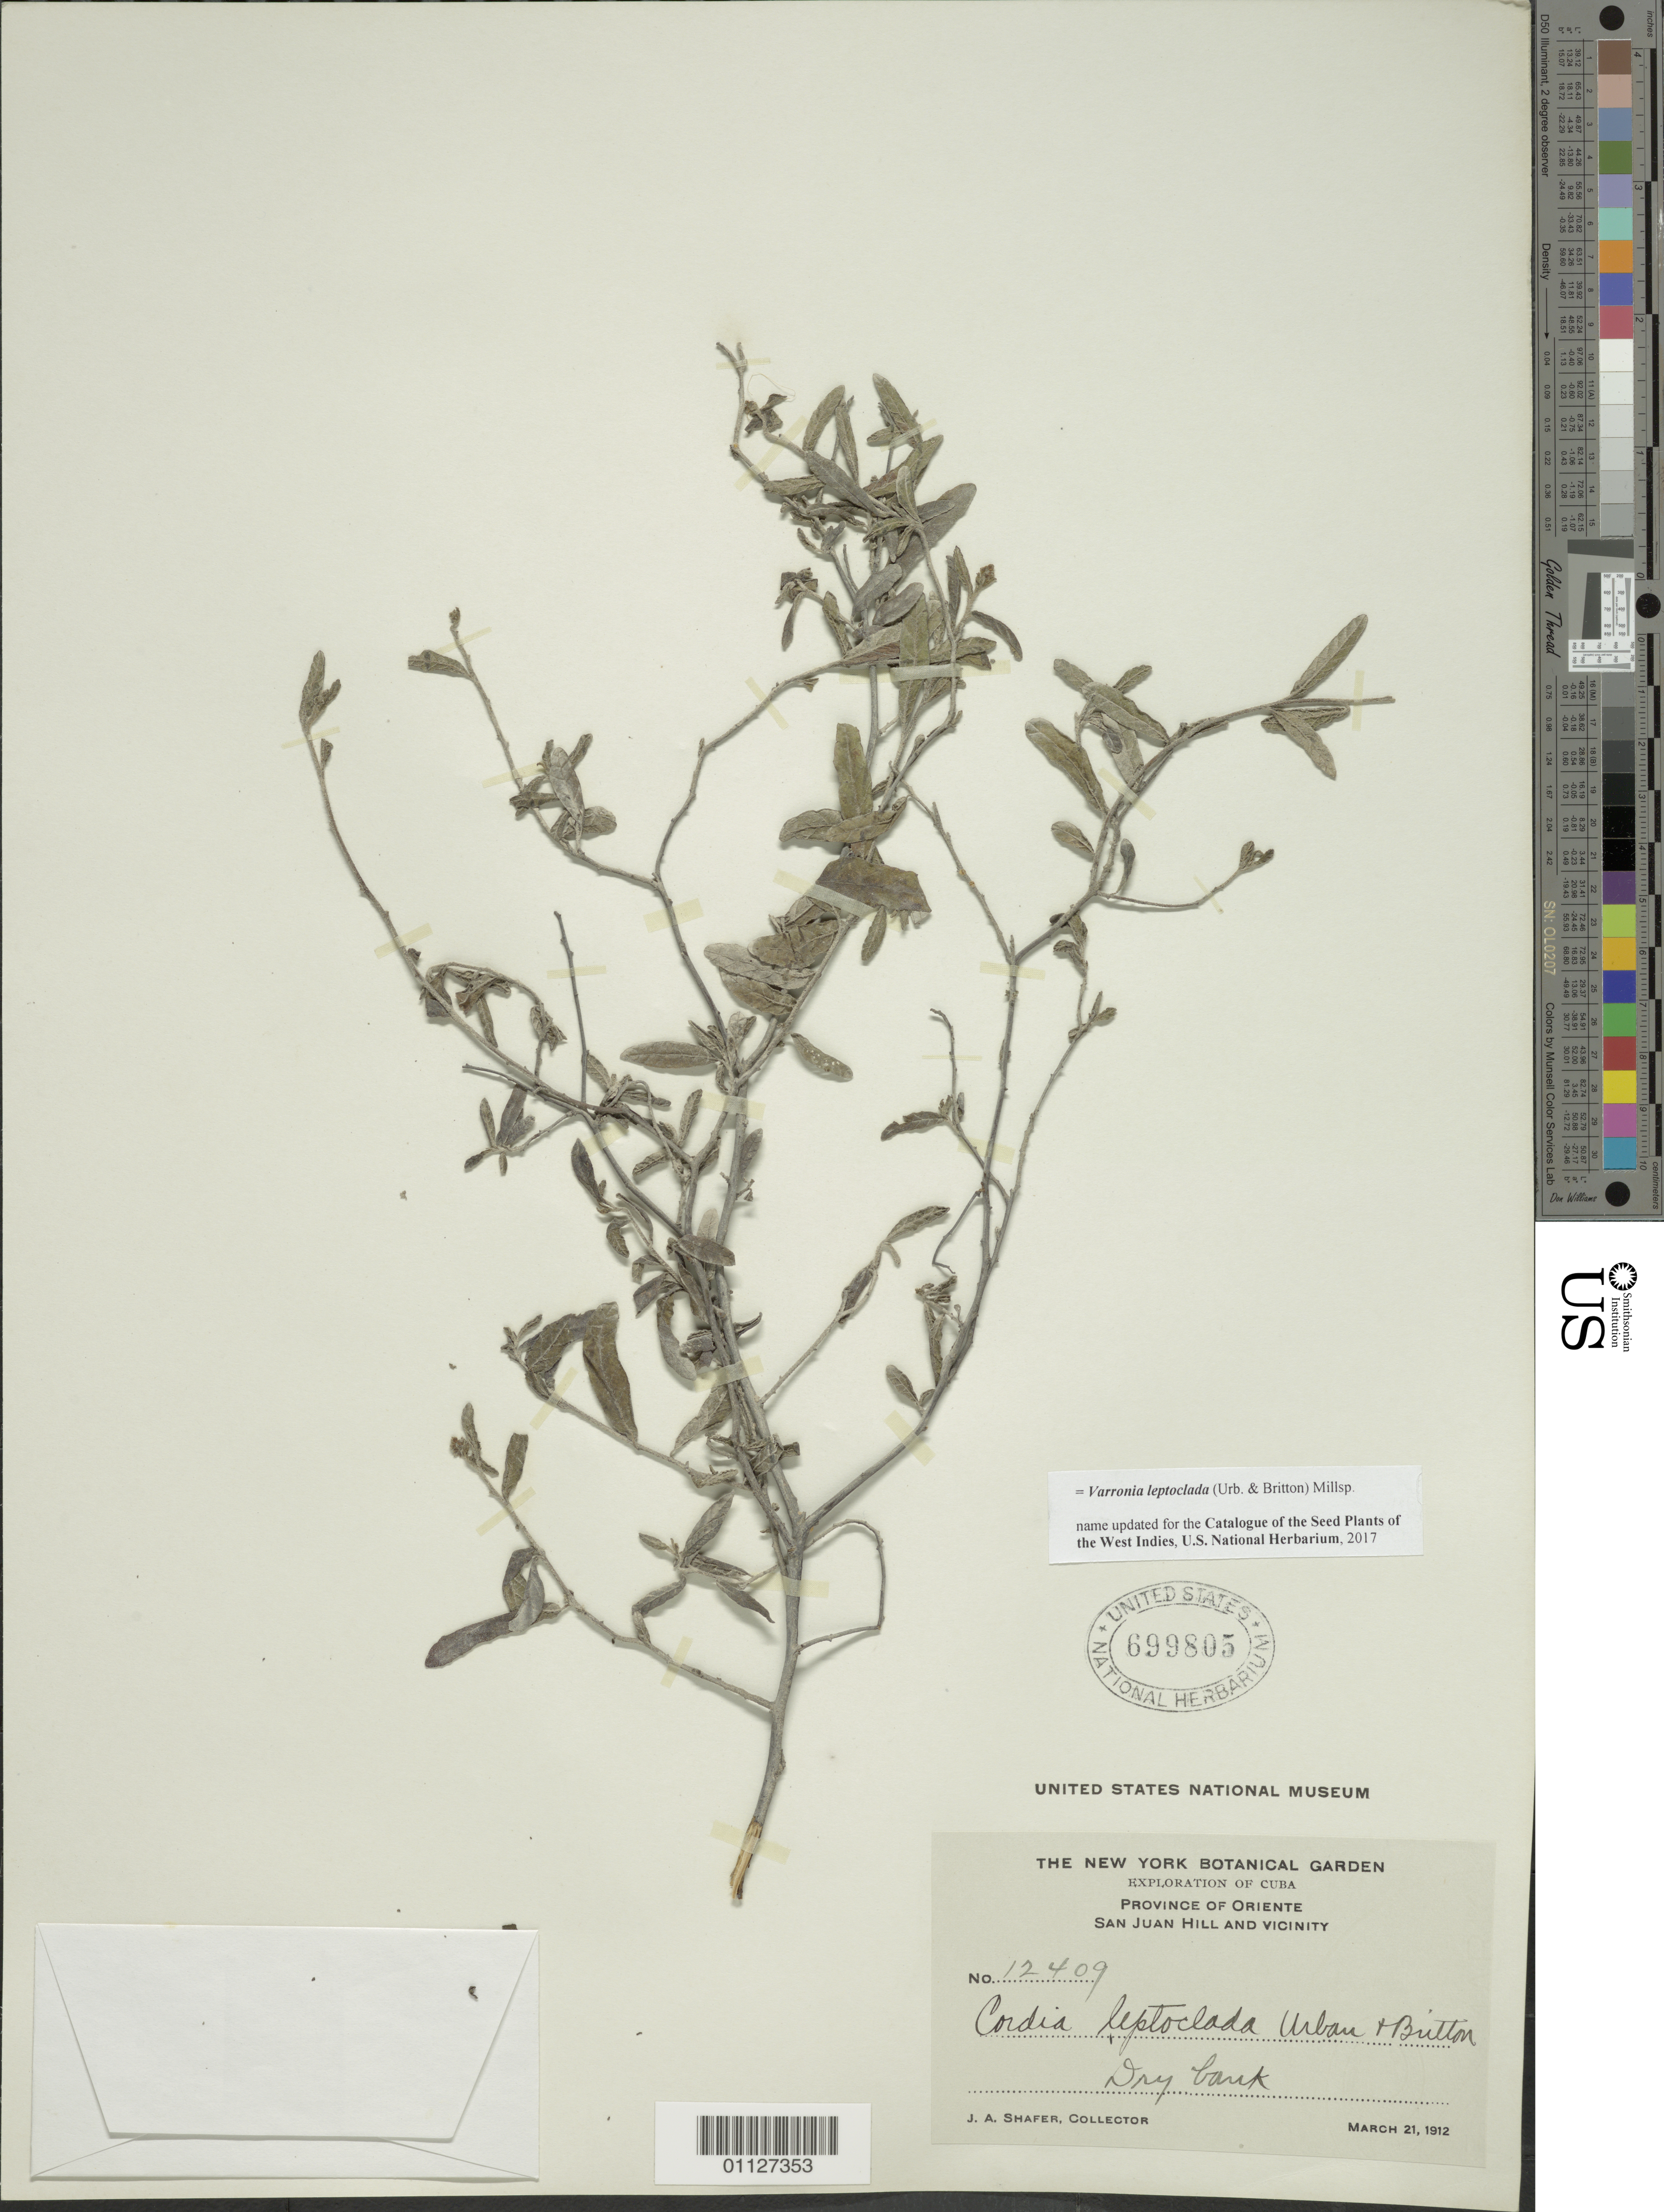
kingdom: Plantae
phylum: Tracheophyta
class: Magnoliopsida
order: Boraginales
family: Cordiaceae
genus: Varronia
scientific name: Varronia leptoclada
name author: (Urb. & Britton) Millsp.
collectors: J. A. Shafer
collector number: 12409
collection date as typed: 21 Mar 1912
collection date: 1912-03-21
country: Cuba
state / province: Santiago de Cuba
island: Cuba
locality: San Juan hill and vicinity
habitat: dry bank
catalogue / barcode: US 699805